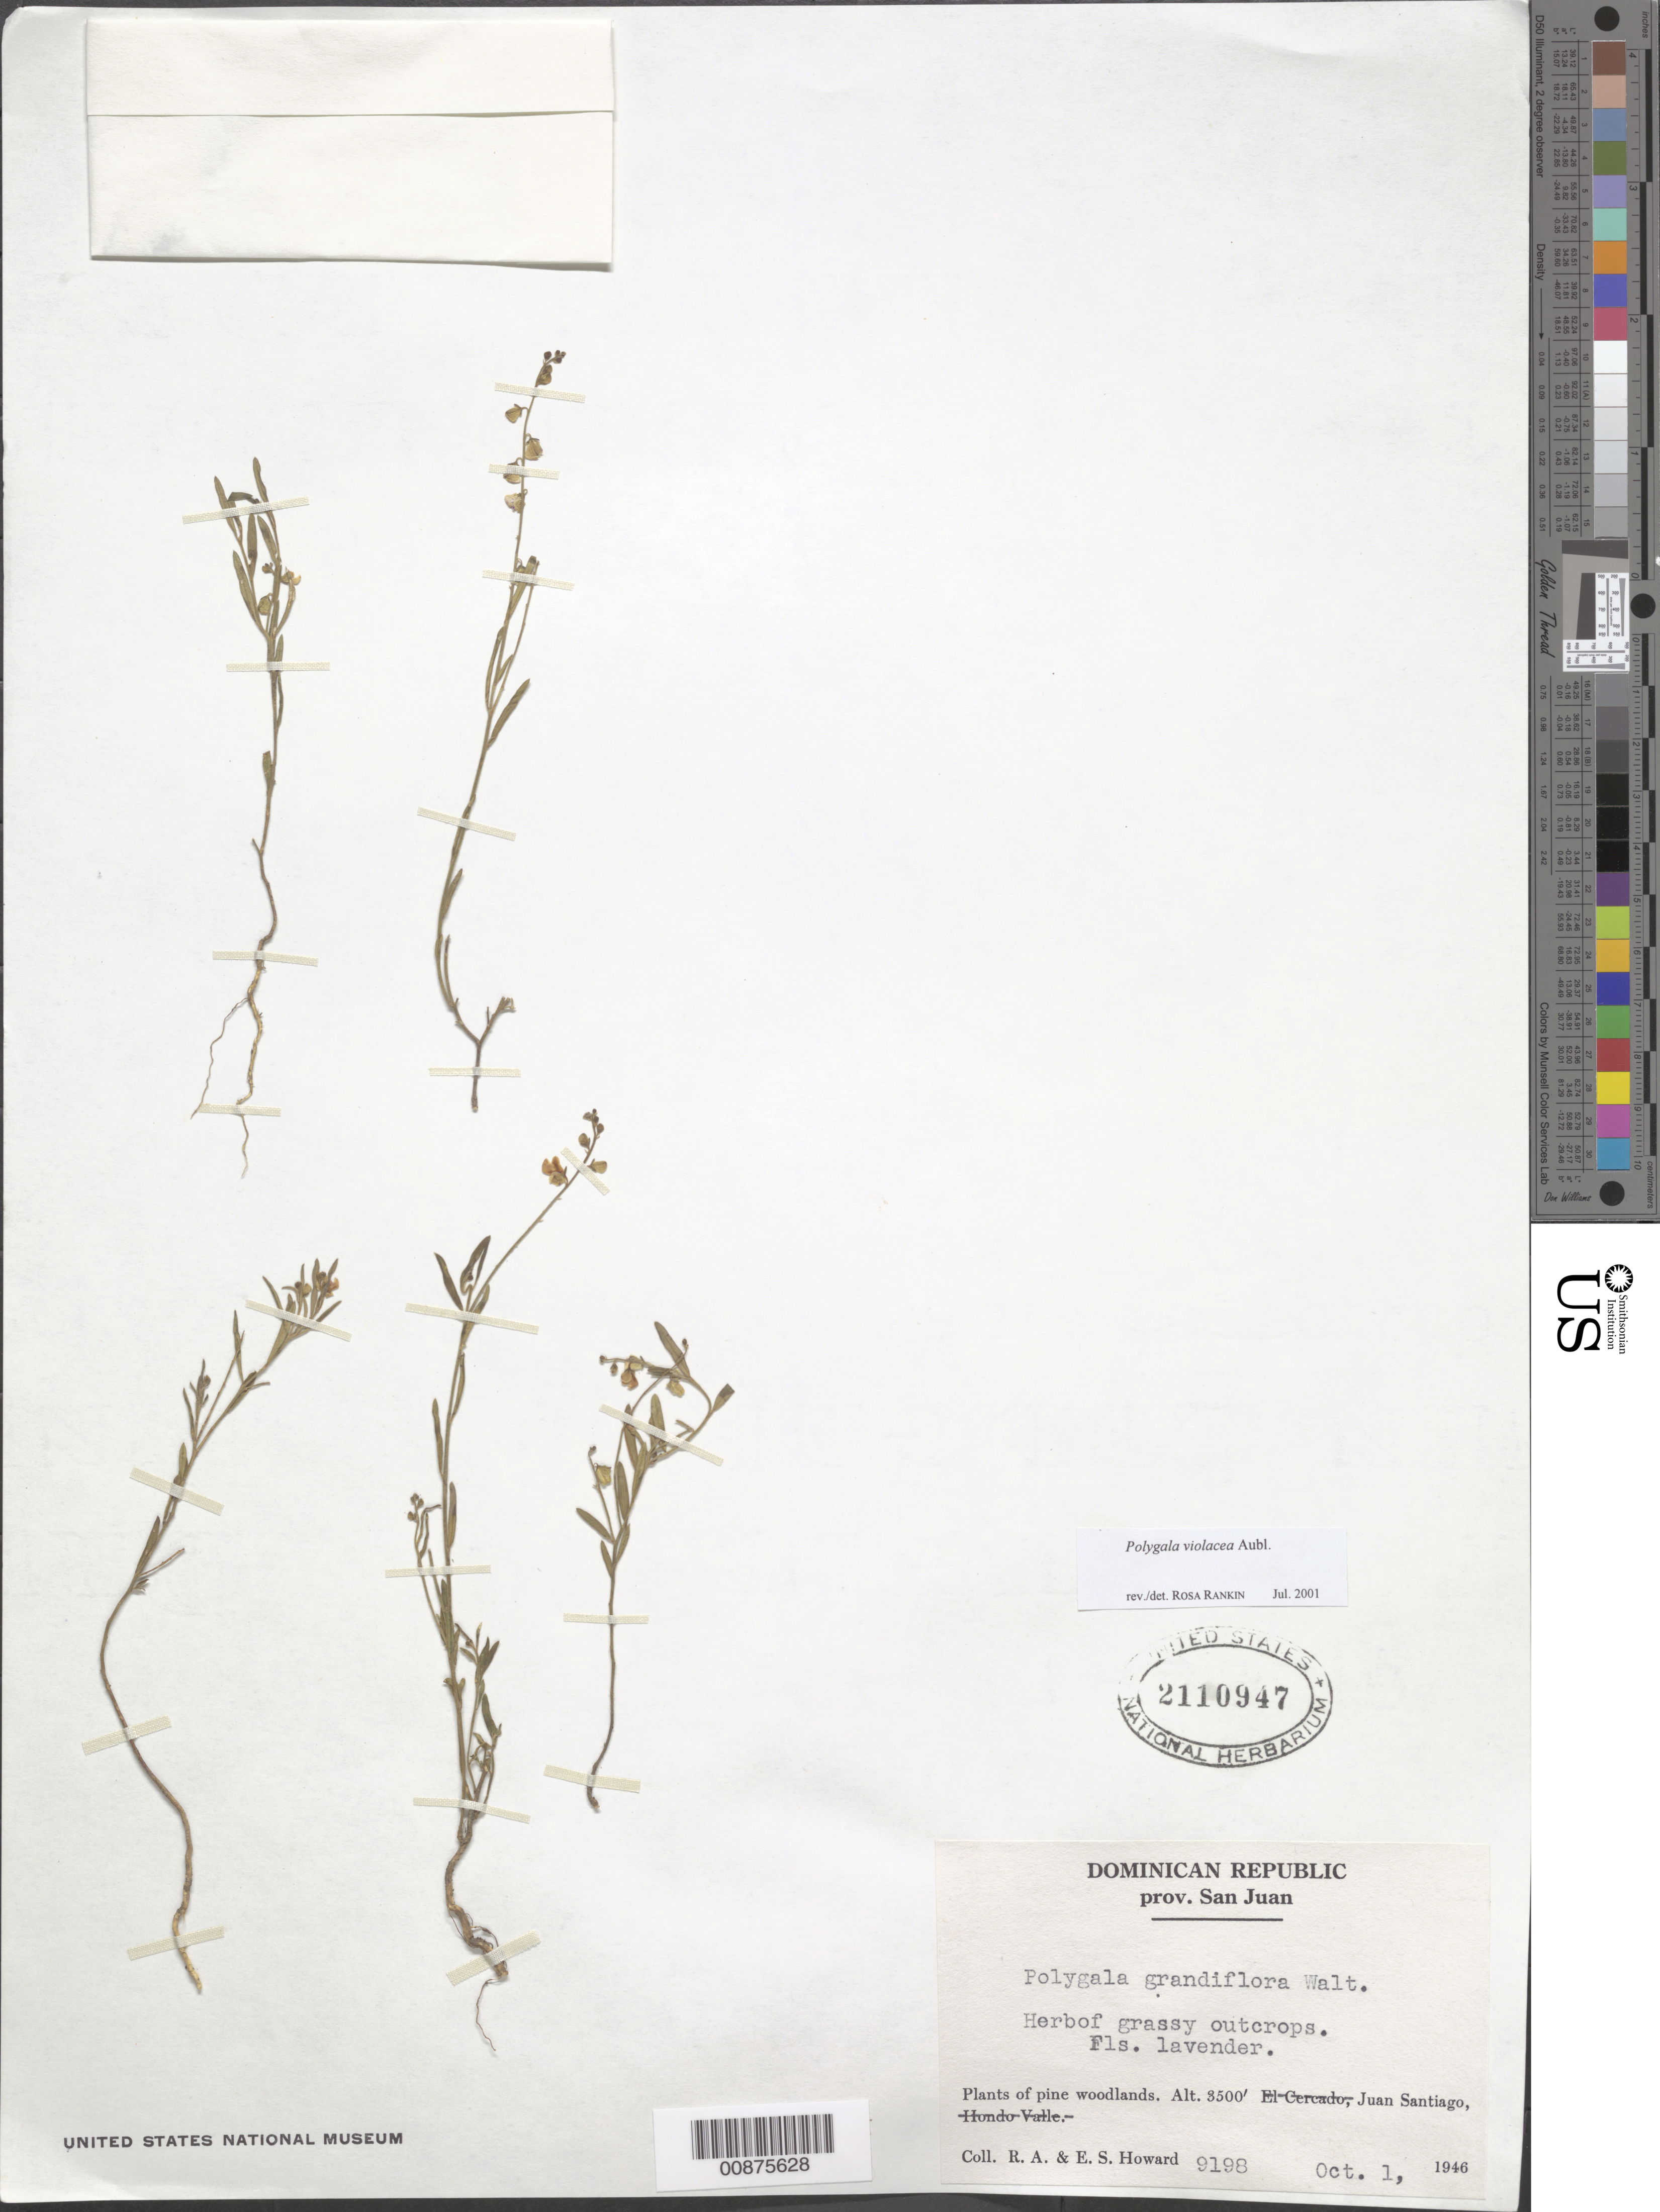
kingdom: Plantae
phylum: Tracheophyta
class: Magnoliopsida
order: Fabales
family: Polygalaceae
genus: Asemeia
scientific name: Asemeia violacea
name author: (Aubl.) J.F.B. Pastore & J.R. Abbott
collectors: R. A. Howard & E. S. Howard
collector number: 9198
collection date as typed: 01 Oct 1946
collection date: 1946-10-01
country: Dominican Republic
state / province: San Juan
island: Hispaniola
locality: Juan Santiago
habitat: Grassy outcrops of pine woodlands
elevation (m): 1067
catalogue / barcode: US 2110947